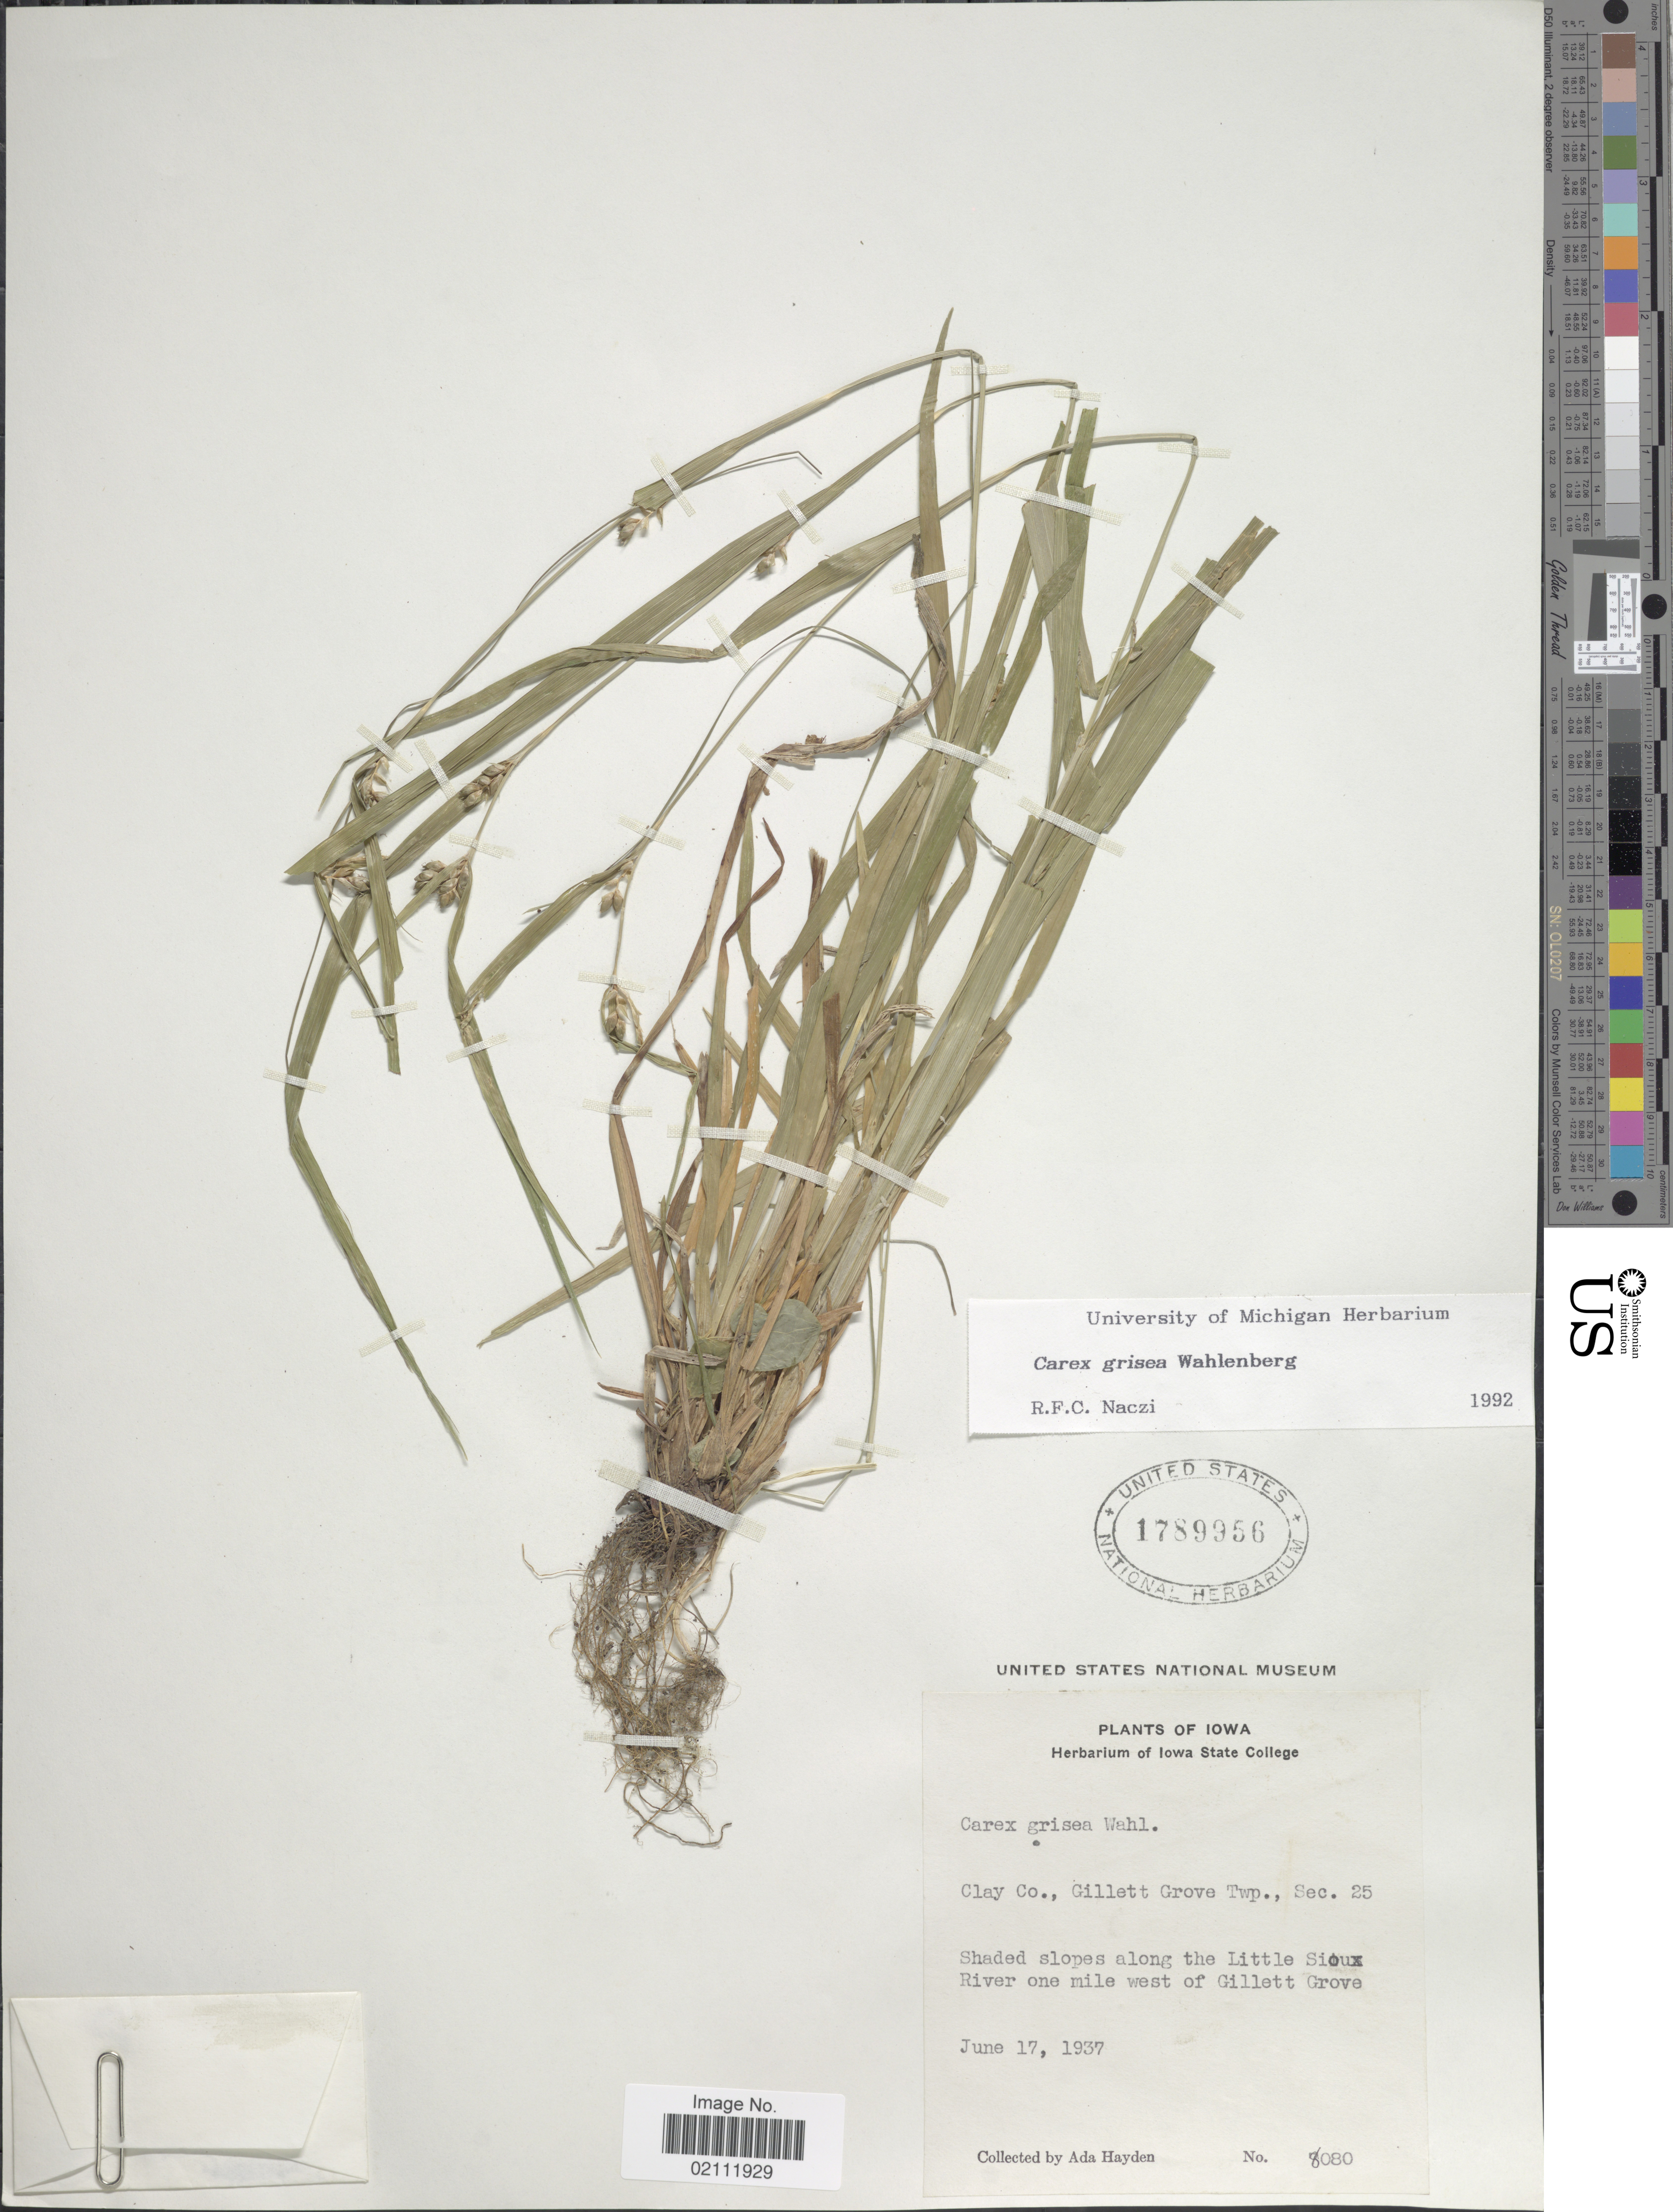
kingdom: Plantae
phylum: Tracheophyta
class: Liliopsida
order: Poales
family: Cyperaceae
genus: Carex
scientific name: Carex grisea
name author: Wahlenb.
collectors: Ada Hayden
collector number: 6080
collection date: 1937-06-17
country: United States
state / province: Iowa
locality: Caly Co., gillett Grove Twp., Sec. 25. shaded slopes along the Little Sioux river one mile west of Gillett Grove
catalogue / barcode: US 1789956